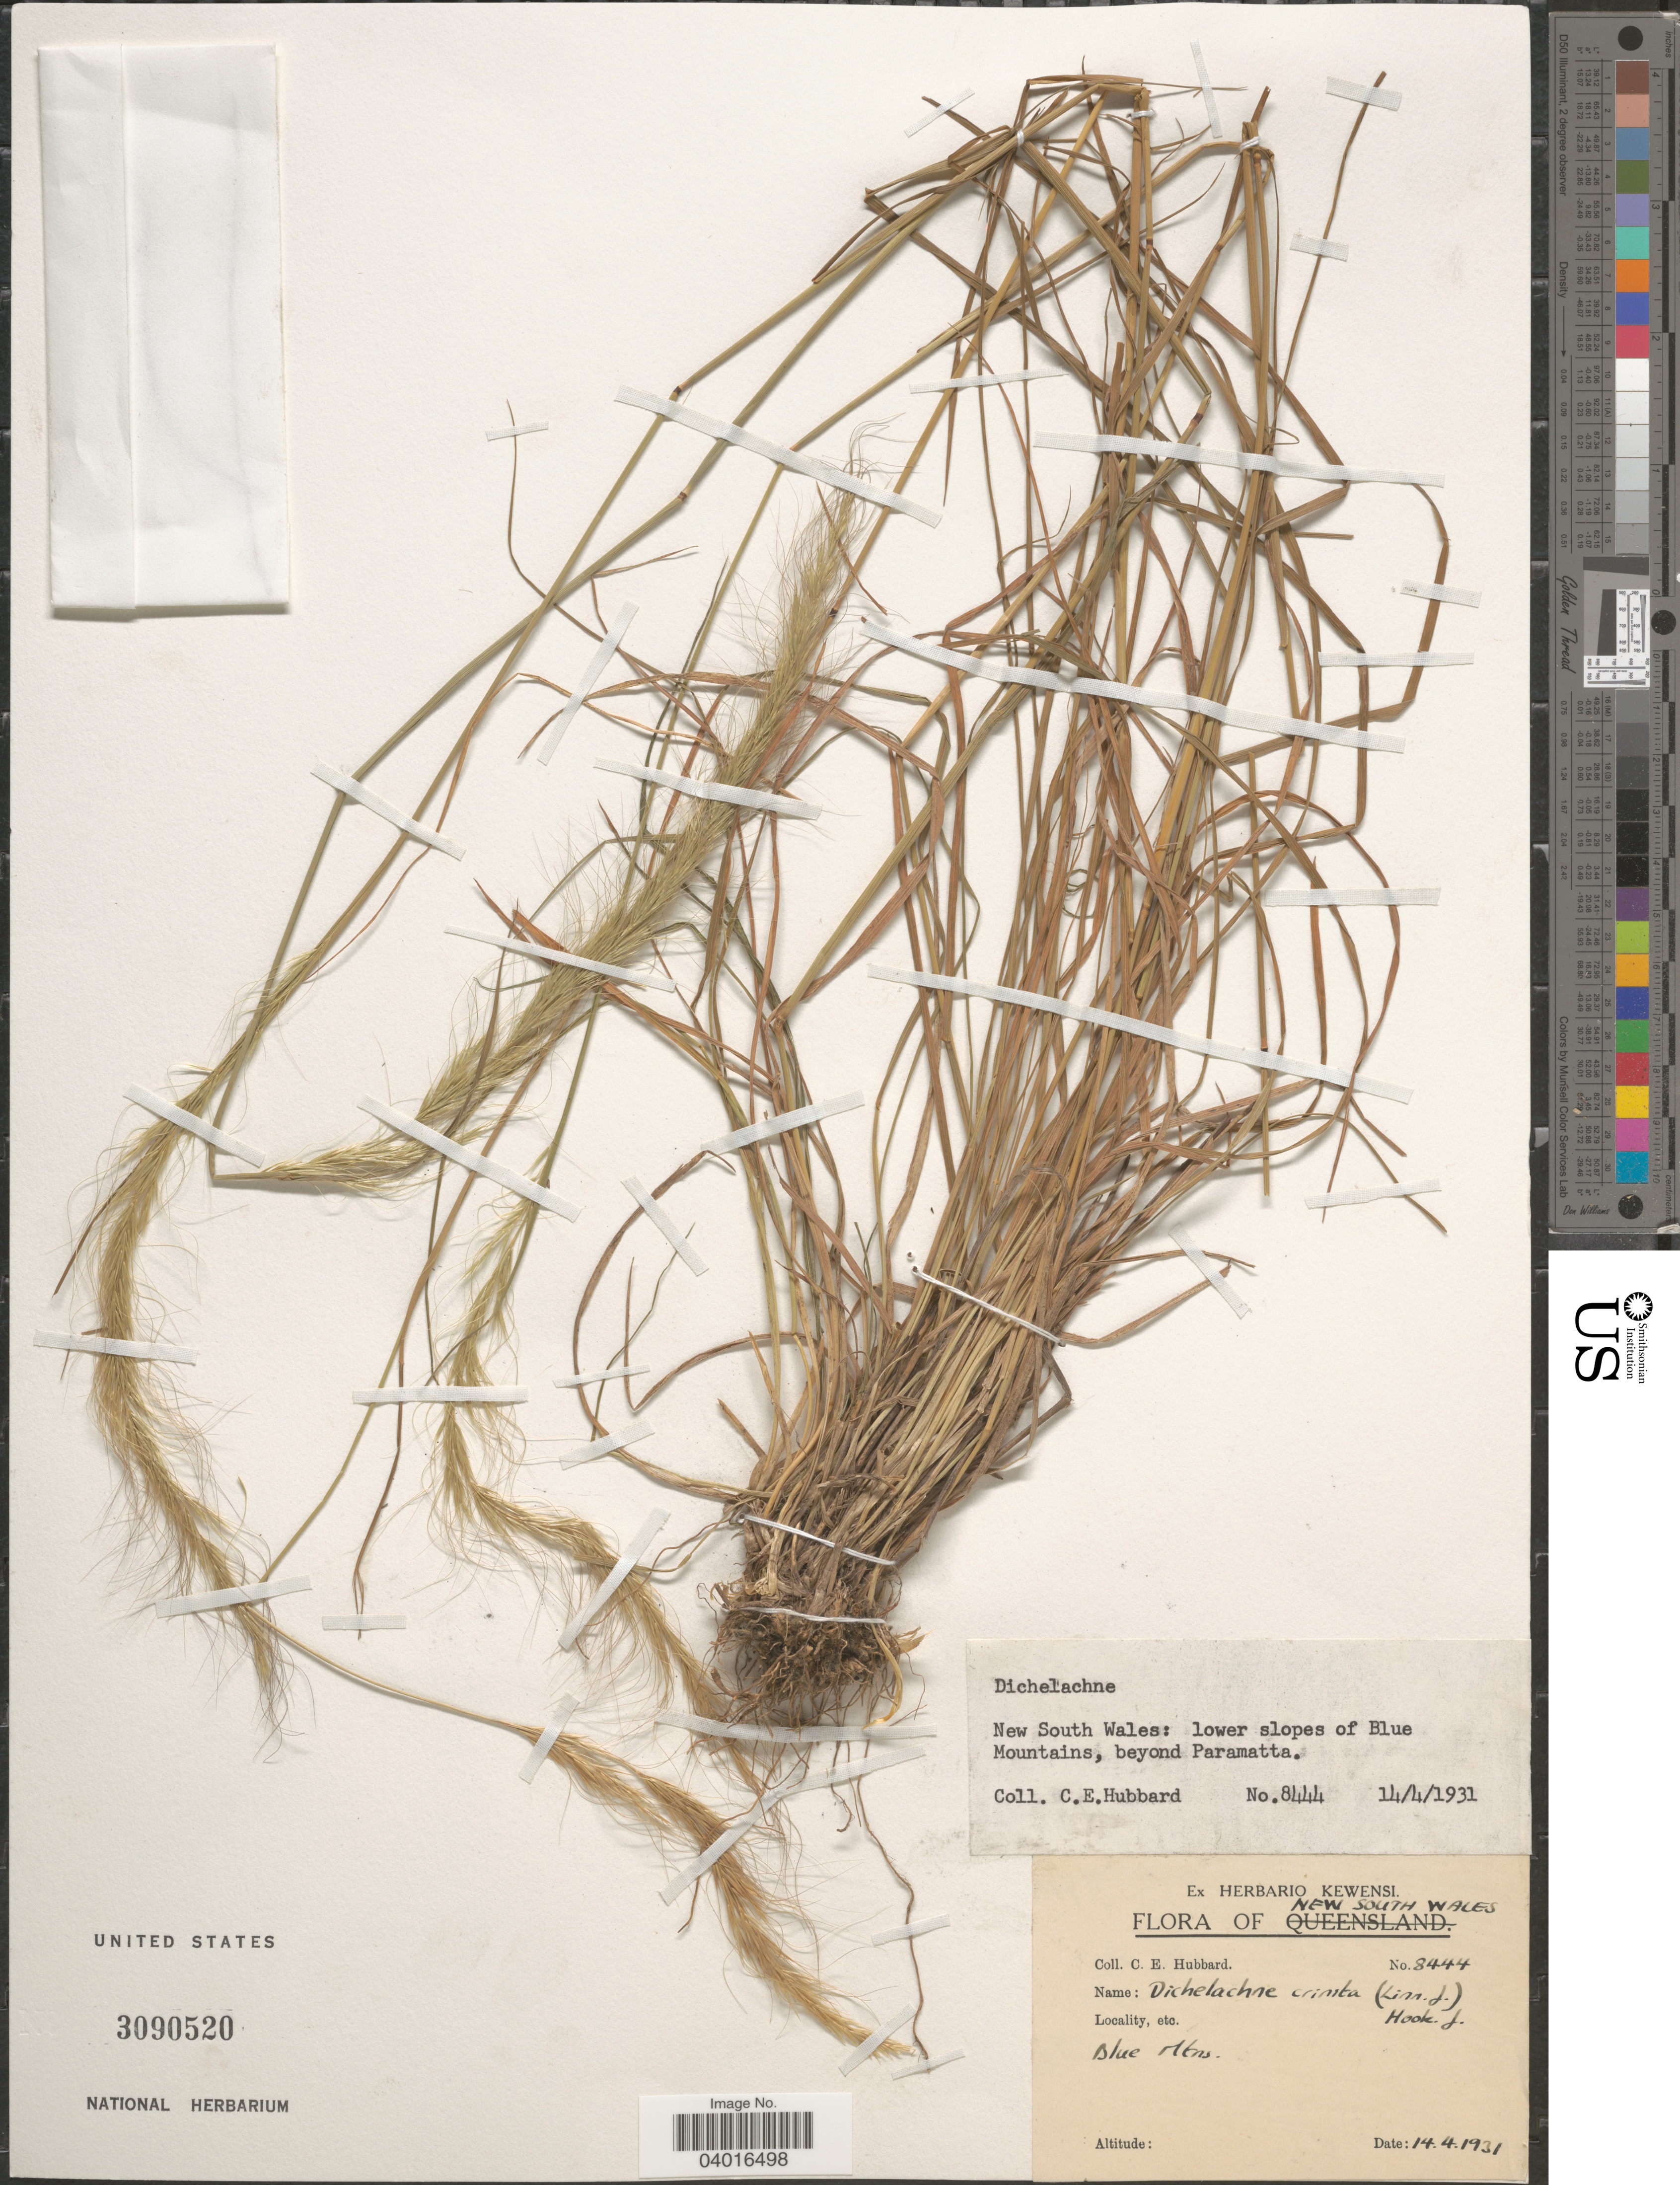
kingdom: Plantae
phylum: Tracheophyta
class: Liliopsida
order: Poales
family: Poaceae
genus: Dichelachne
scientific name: Dichelachne crinita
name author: Hook. f.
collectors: C. E. Hubbard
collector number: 8444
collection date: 1931-04-14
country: Australia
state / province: New South Wales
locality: Lower slopes of Blue Mountains, beyond Paramatta.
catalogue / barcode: US 3090520